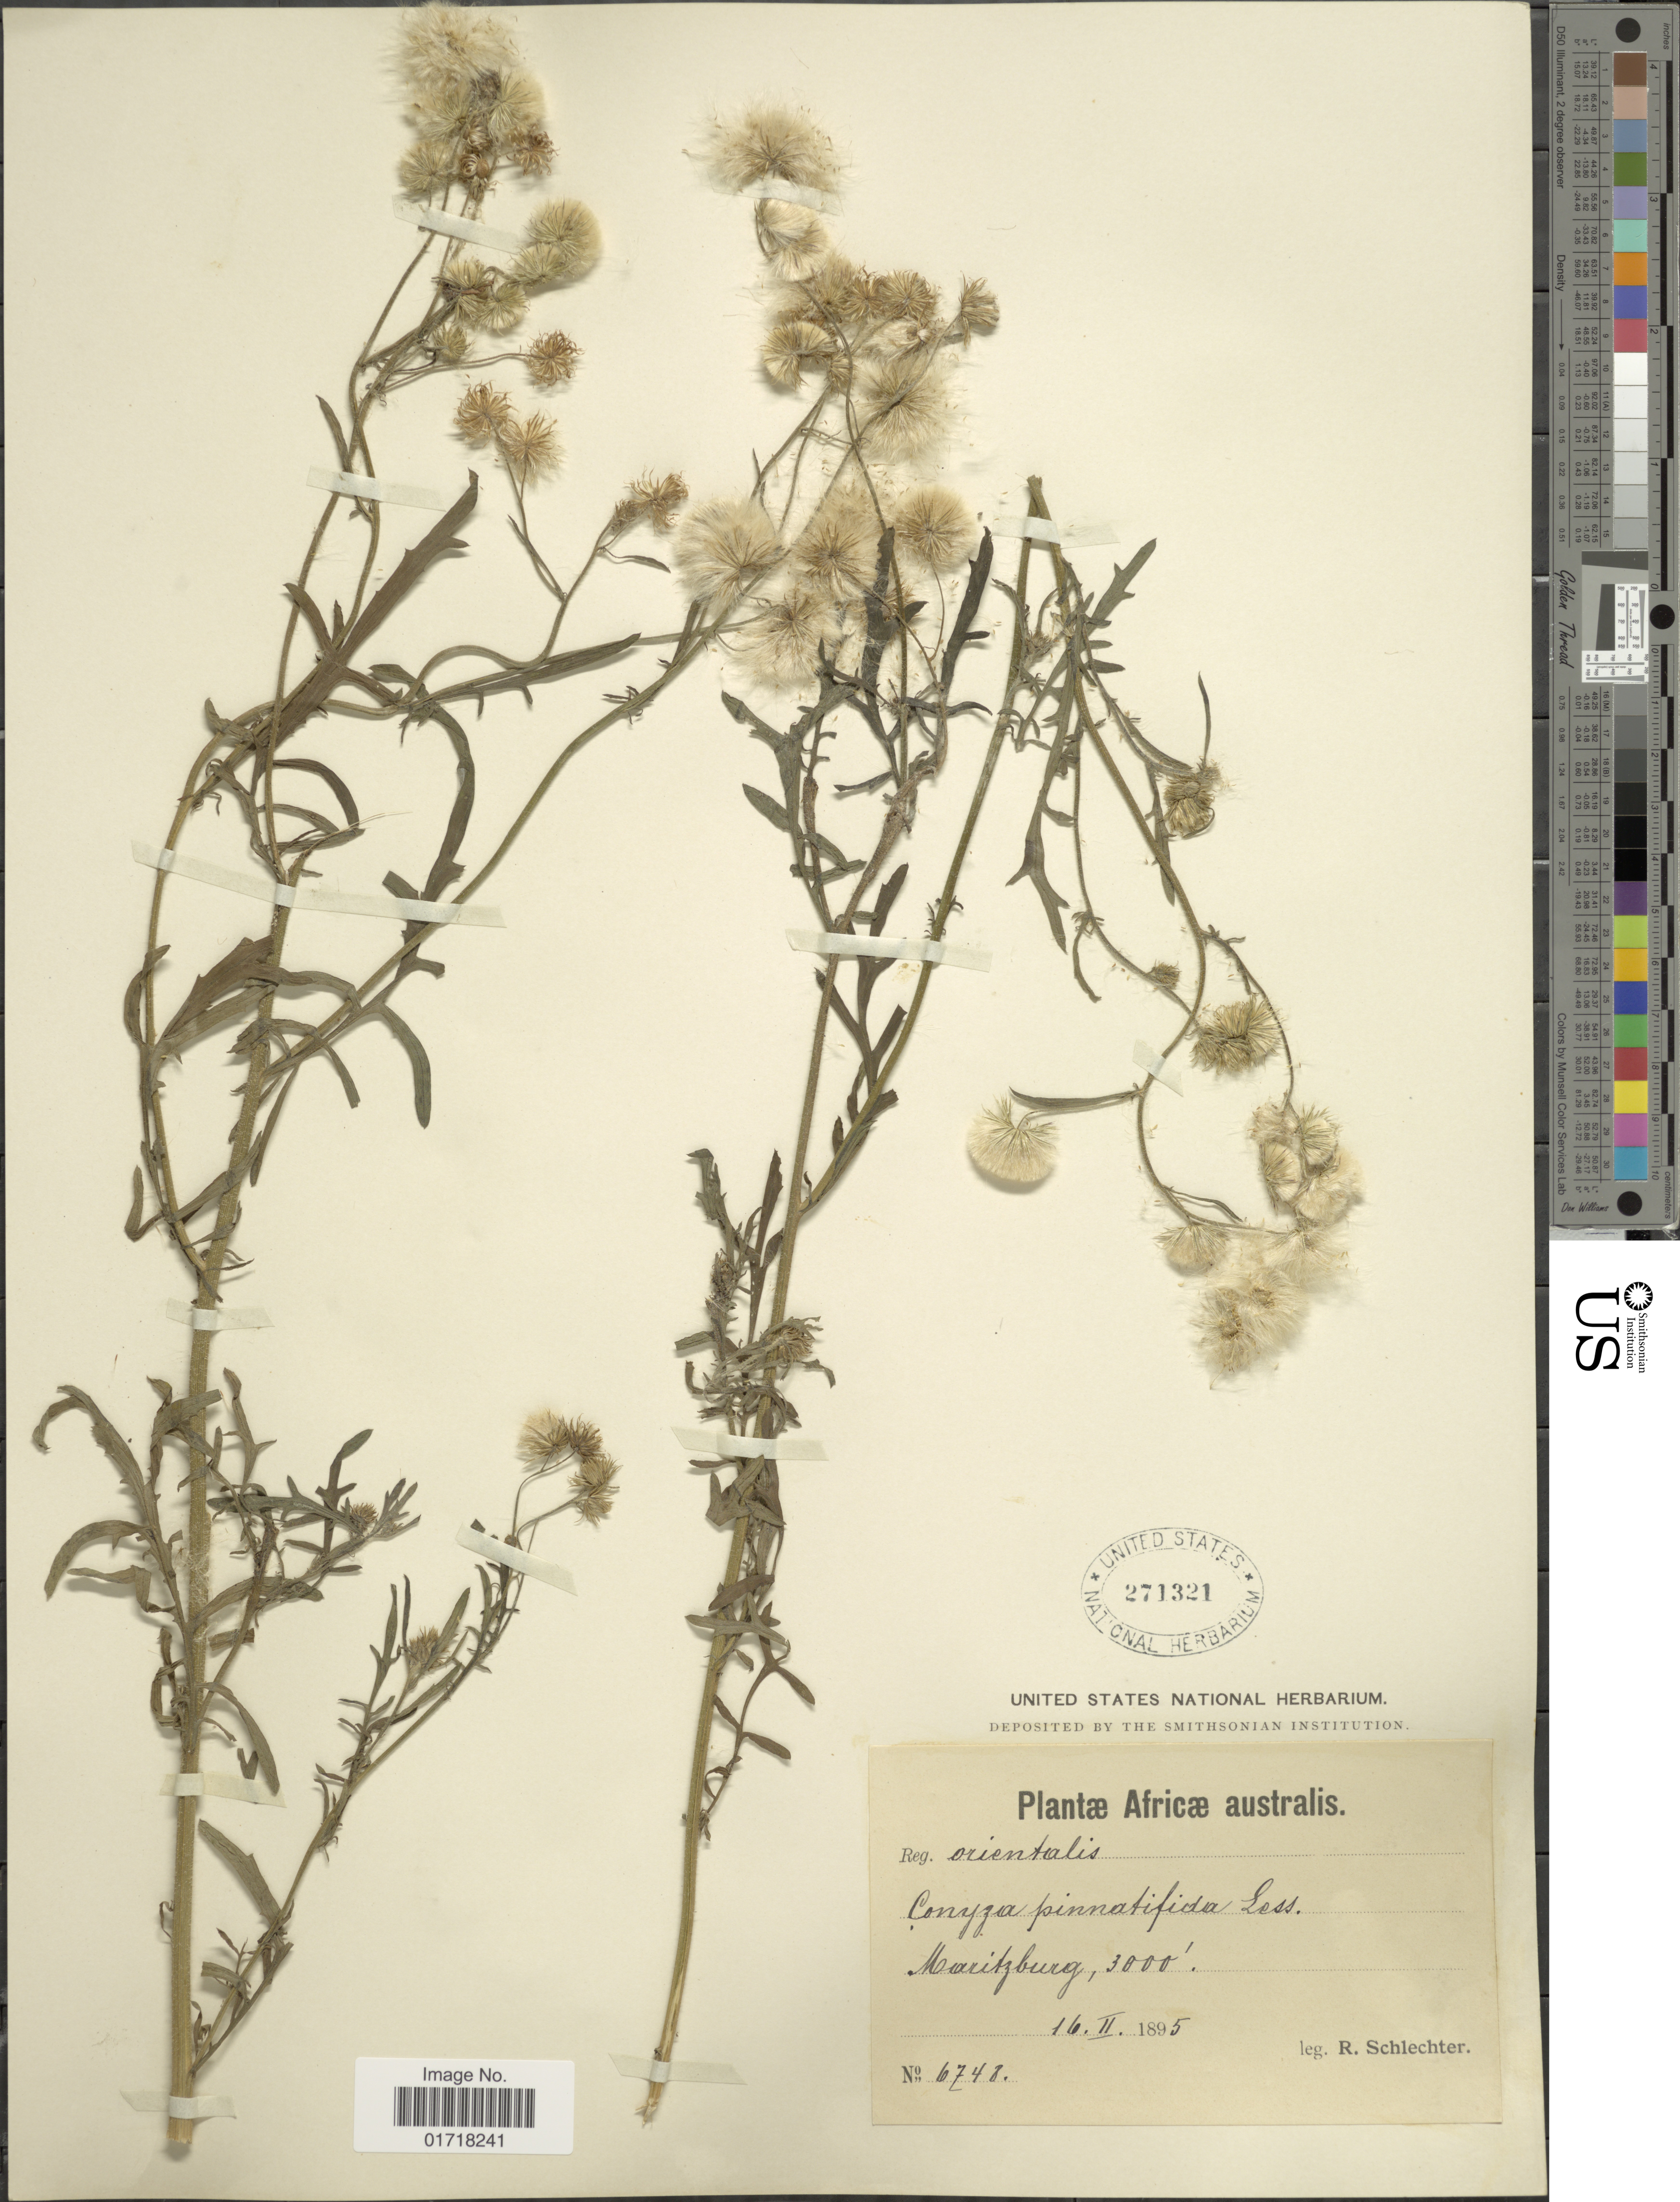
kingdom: Plantae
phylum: Tracheophyta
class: Magnoliopsida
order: Asterales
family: Asteraceae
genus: Conyza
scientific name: Conyza pinnatifida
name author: Dunn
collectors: F. R. R. Schlechter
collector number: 6748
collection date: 1998-02-16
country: South Africa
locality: Africae Australis, Maritzburg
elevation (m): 914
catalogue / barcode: US 271321